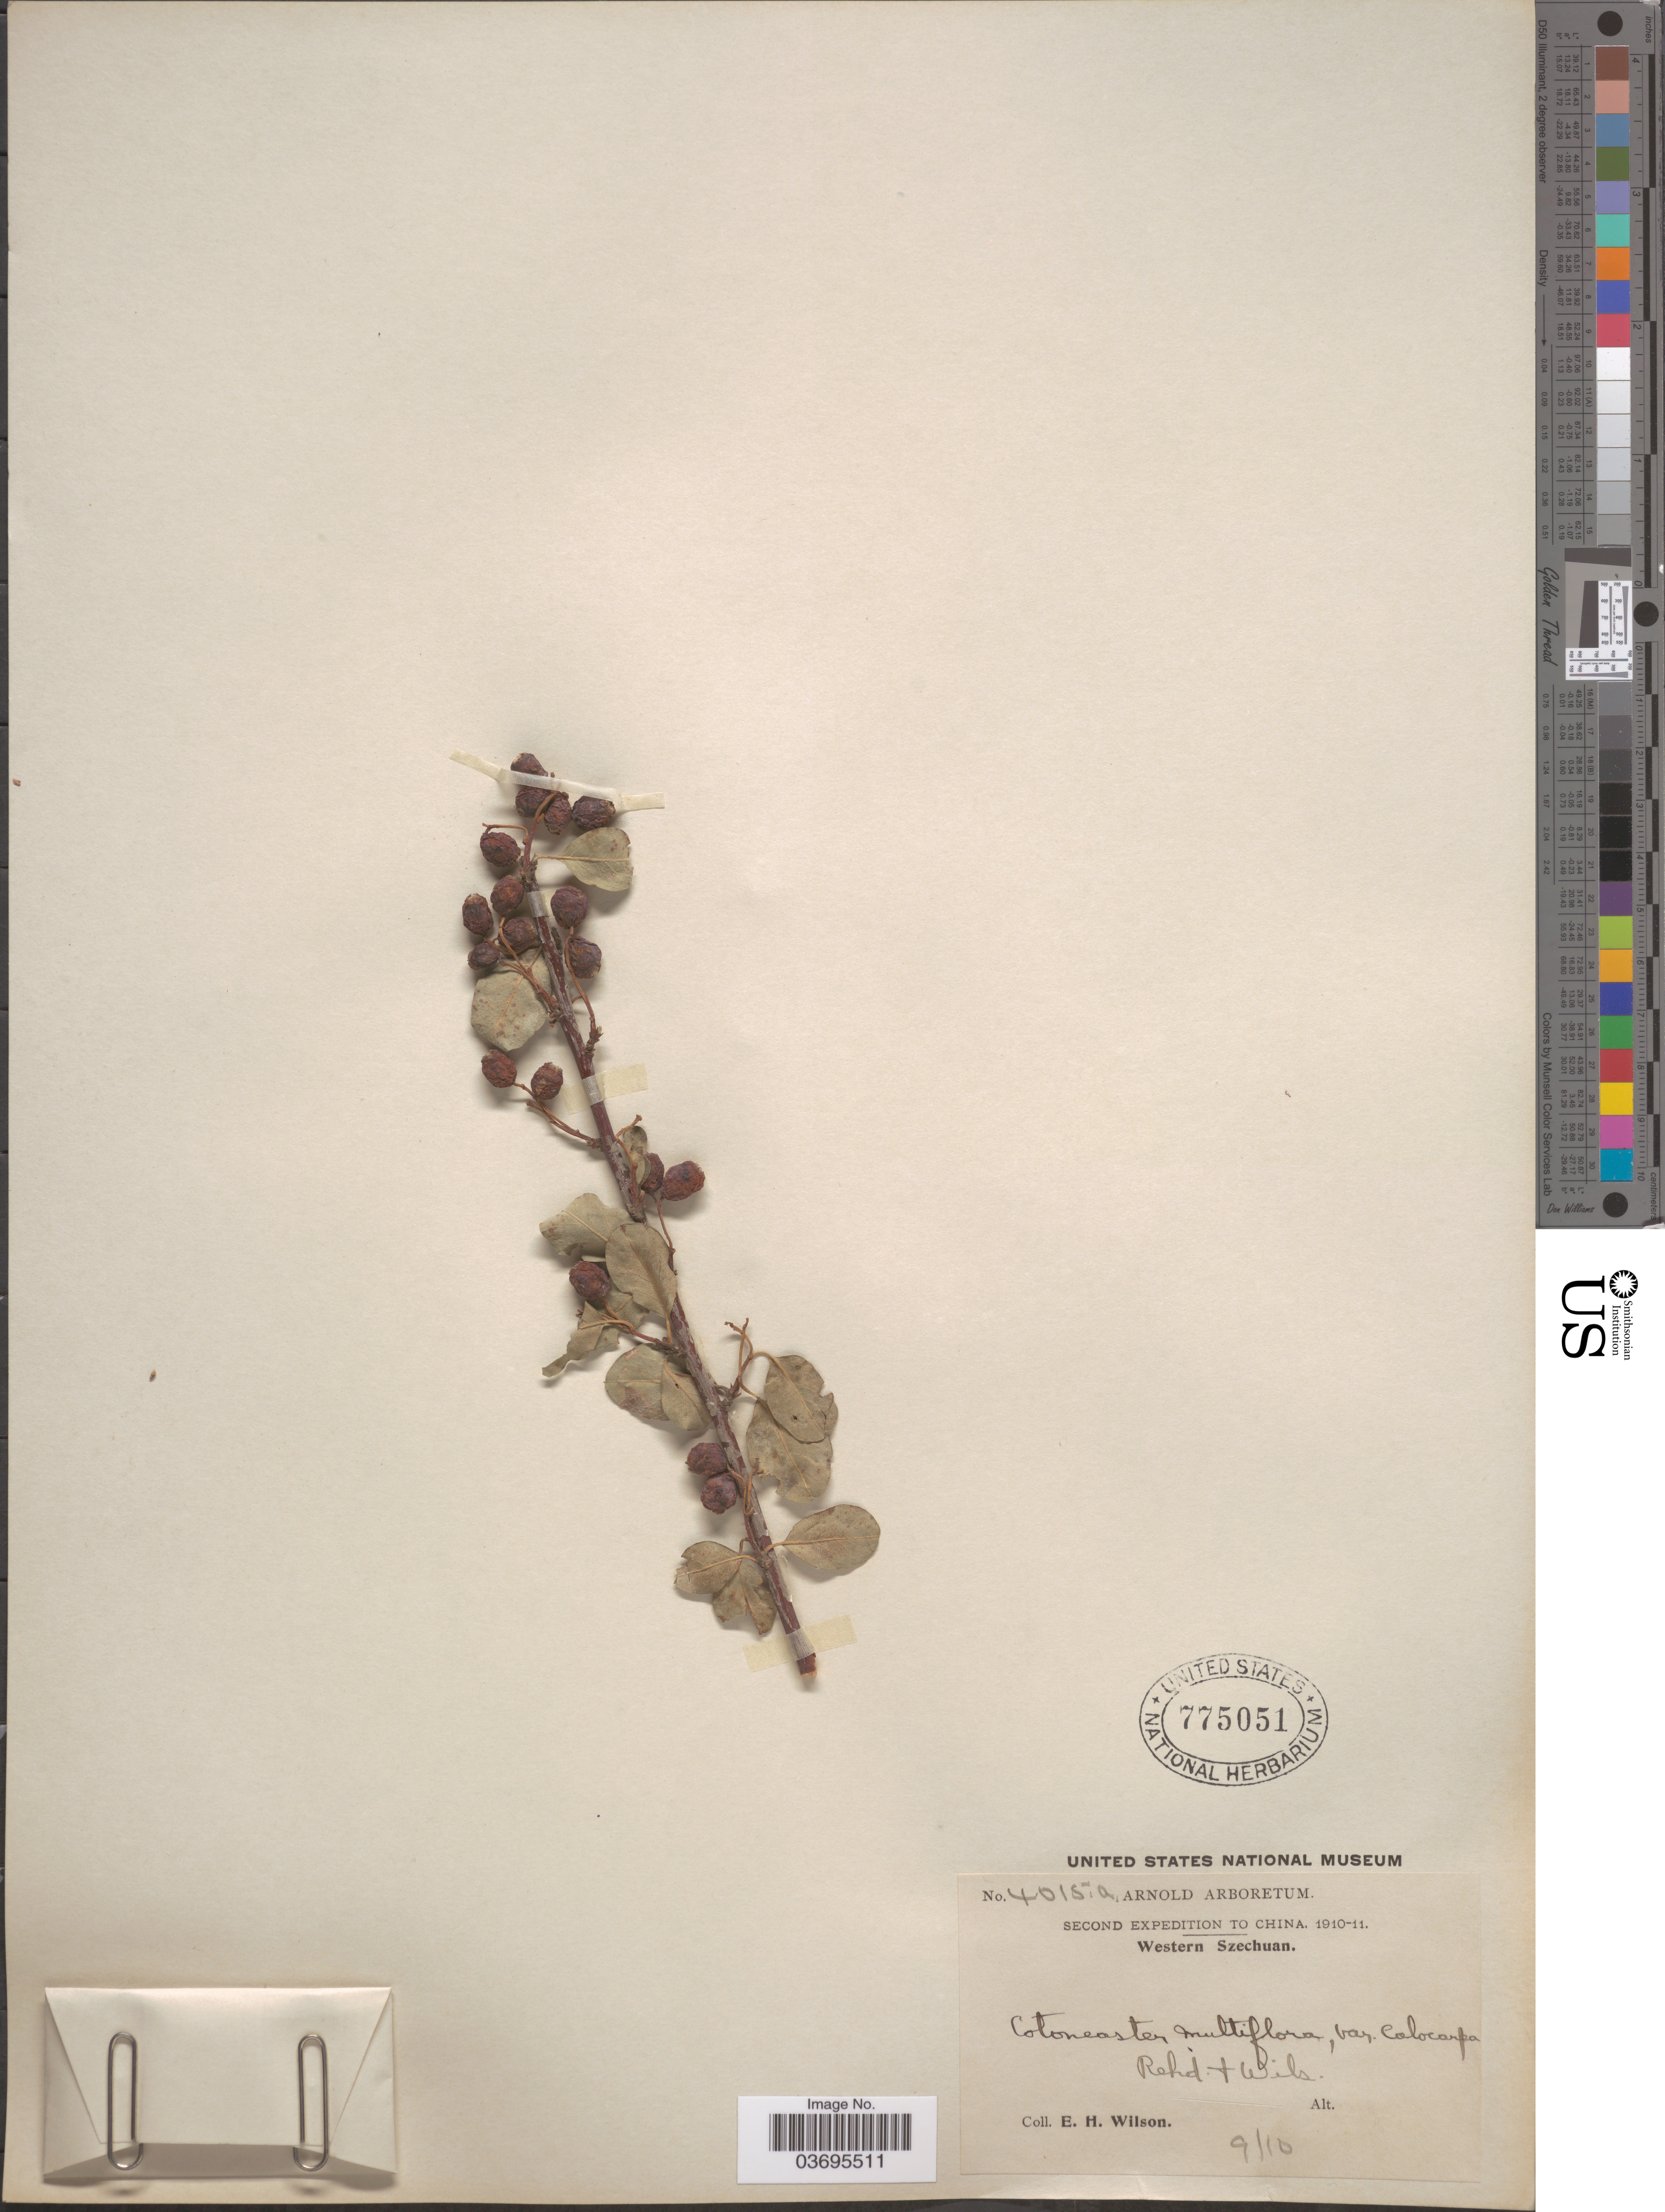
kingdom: Plantae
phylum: Tracheophyta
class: Magnoliopsida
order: Rosales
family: Rosaceae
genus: Cotoneaster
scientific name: Cotoneaster multiflora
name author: Bunge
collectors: E. Wilson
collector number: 4015a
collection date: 1910-09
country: China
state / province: Sichuan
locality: Western Szechuan.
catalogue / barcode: US 775051